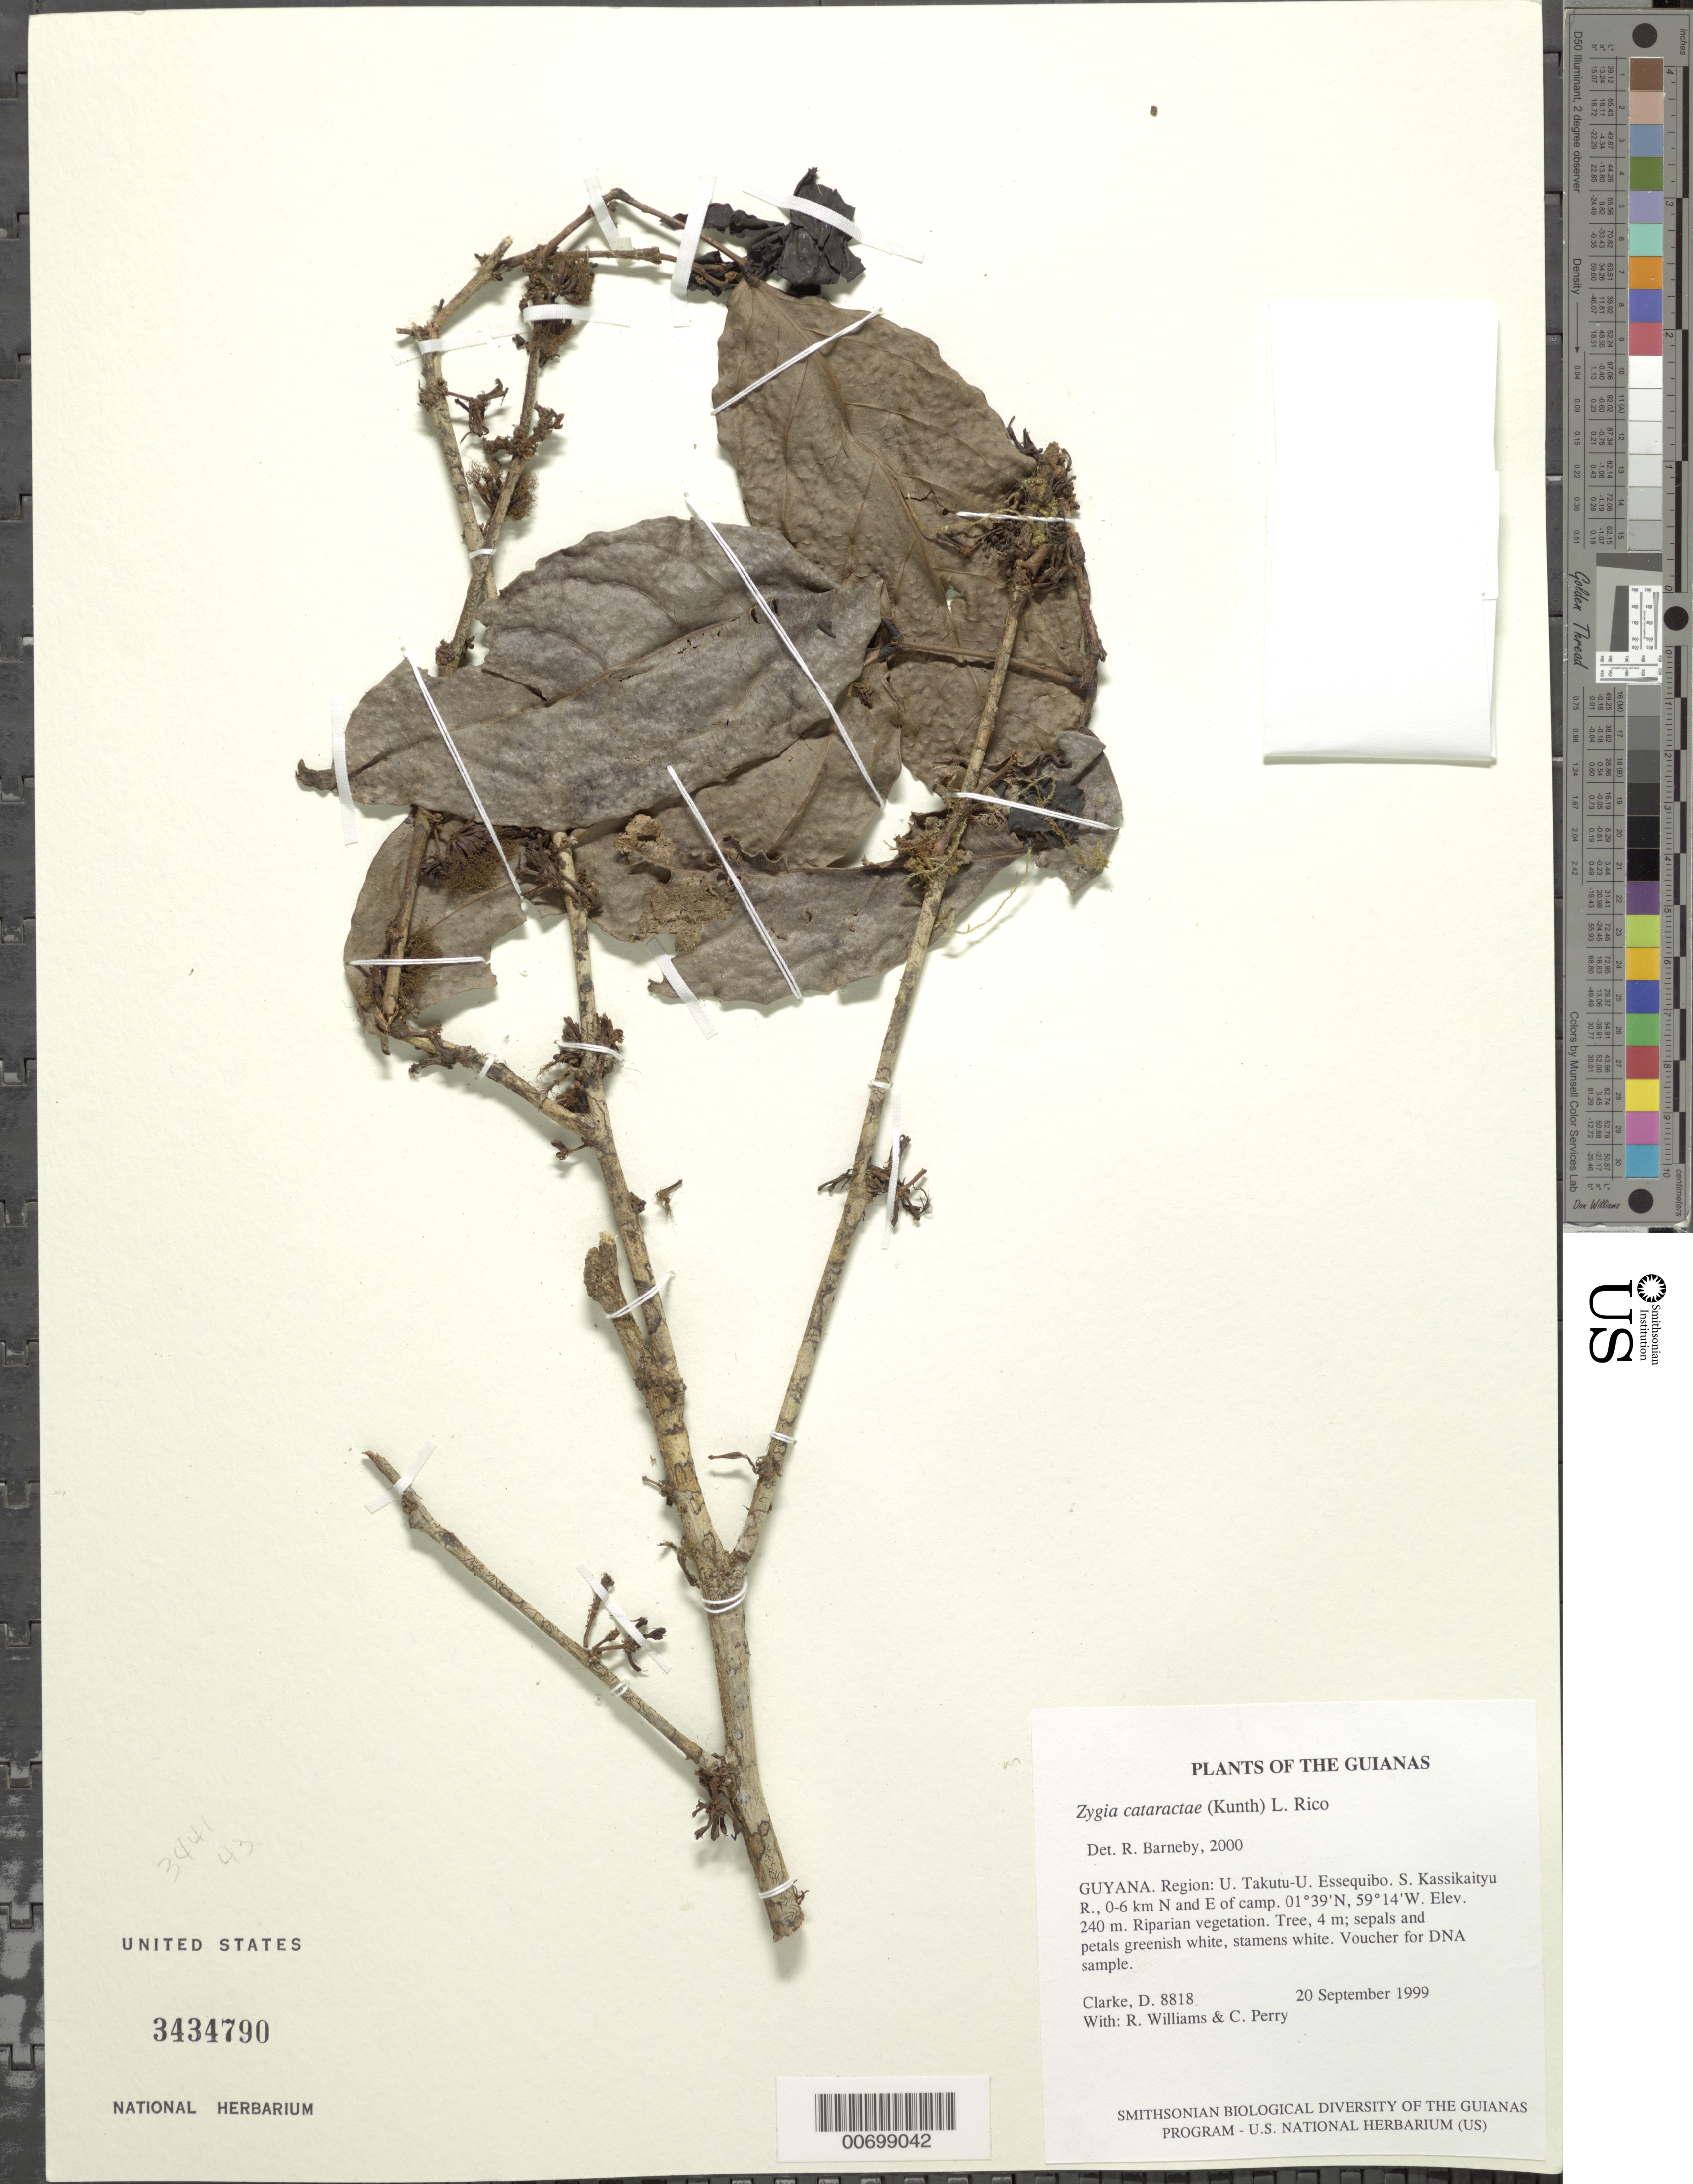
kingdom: Plantae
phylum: Tracheophyta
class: Magnoliopsida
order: Fabales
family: Fabaceae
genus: Zygia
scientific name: Zygia cataractae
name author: (Kunth) L. Rico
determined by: Barneby, Rupert C., (NY)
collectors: H. D. Clarke, R. Williams & C. Perry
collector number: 8818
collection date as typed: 20 September 1999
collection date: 1999-09-20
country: Guyana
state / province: U. Takutu-U. Essequibo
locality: S. Kassikaityu R., 0-6 km N and E of camp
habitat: Riparian vegetation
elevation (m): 240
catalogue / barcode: US 3434790